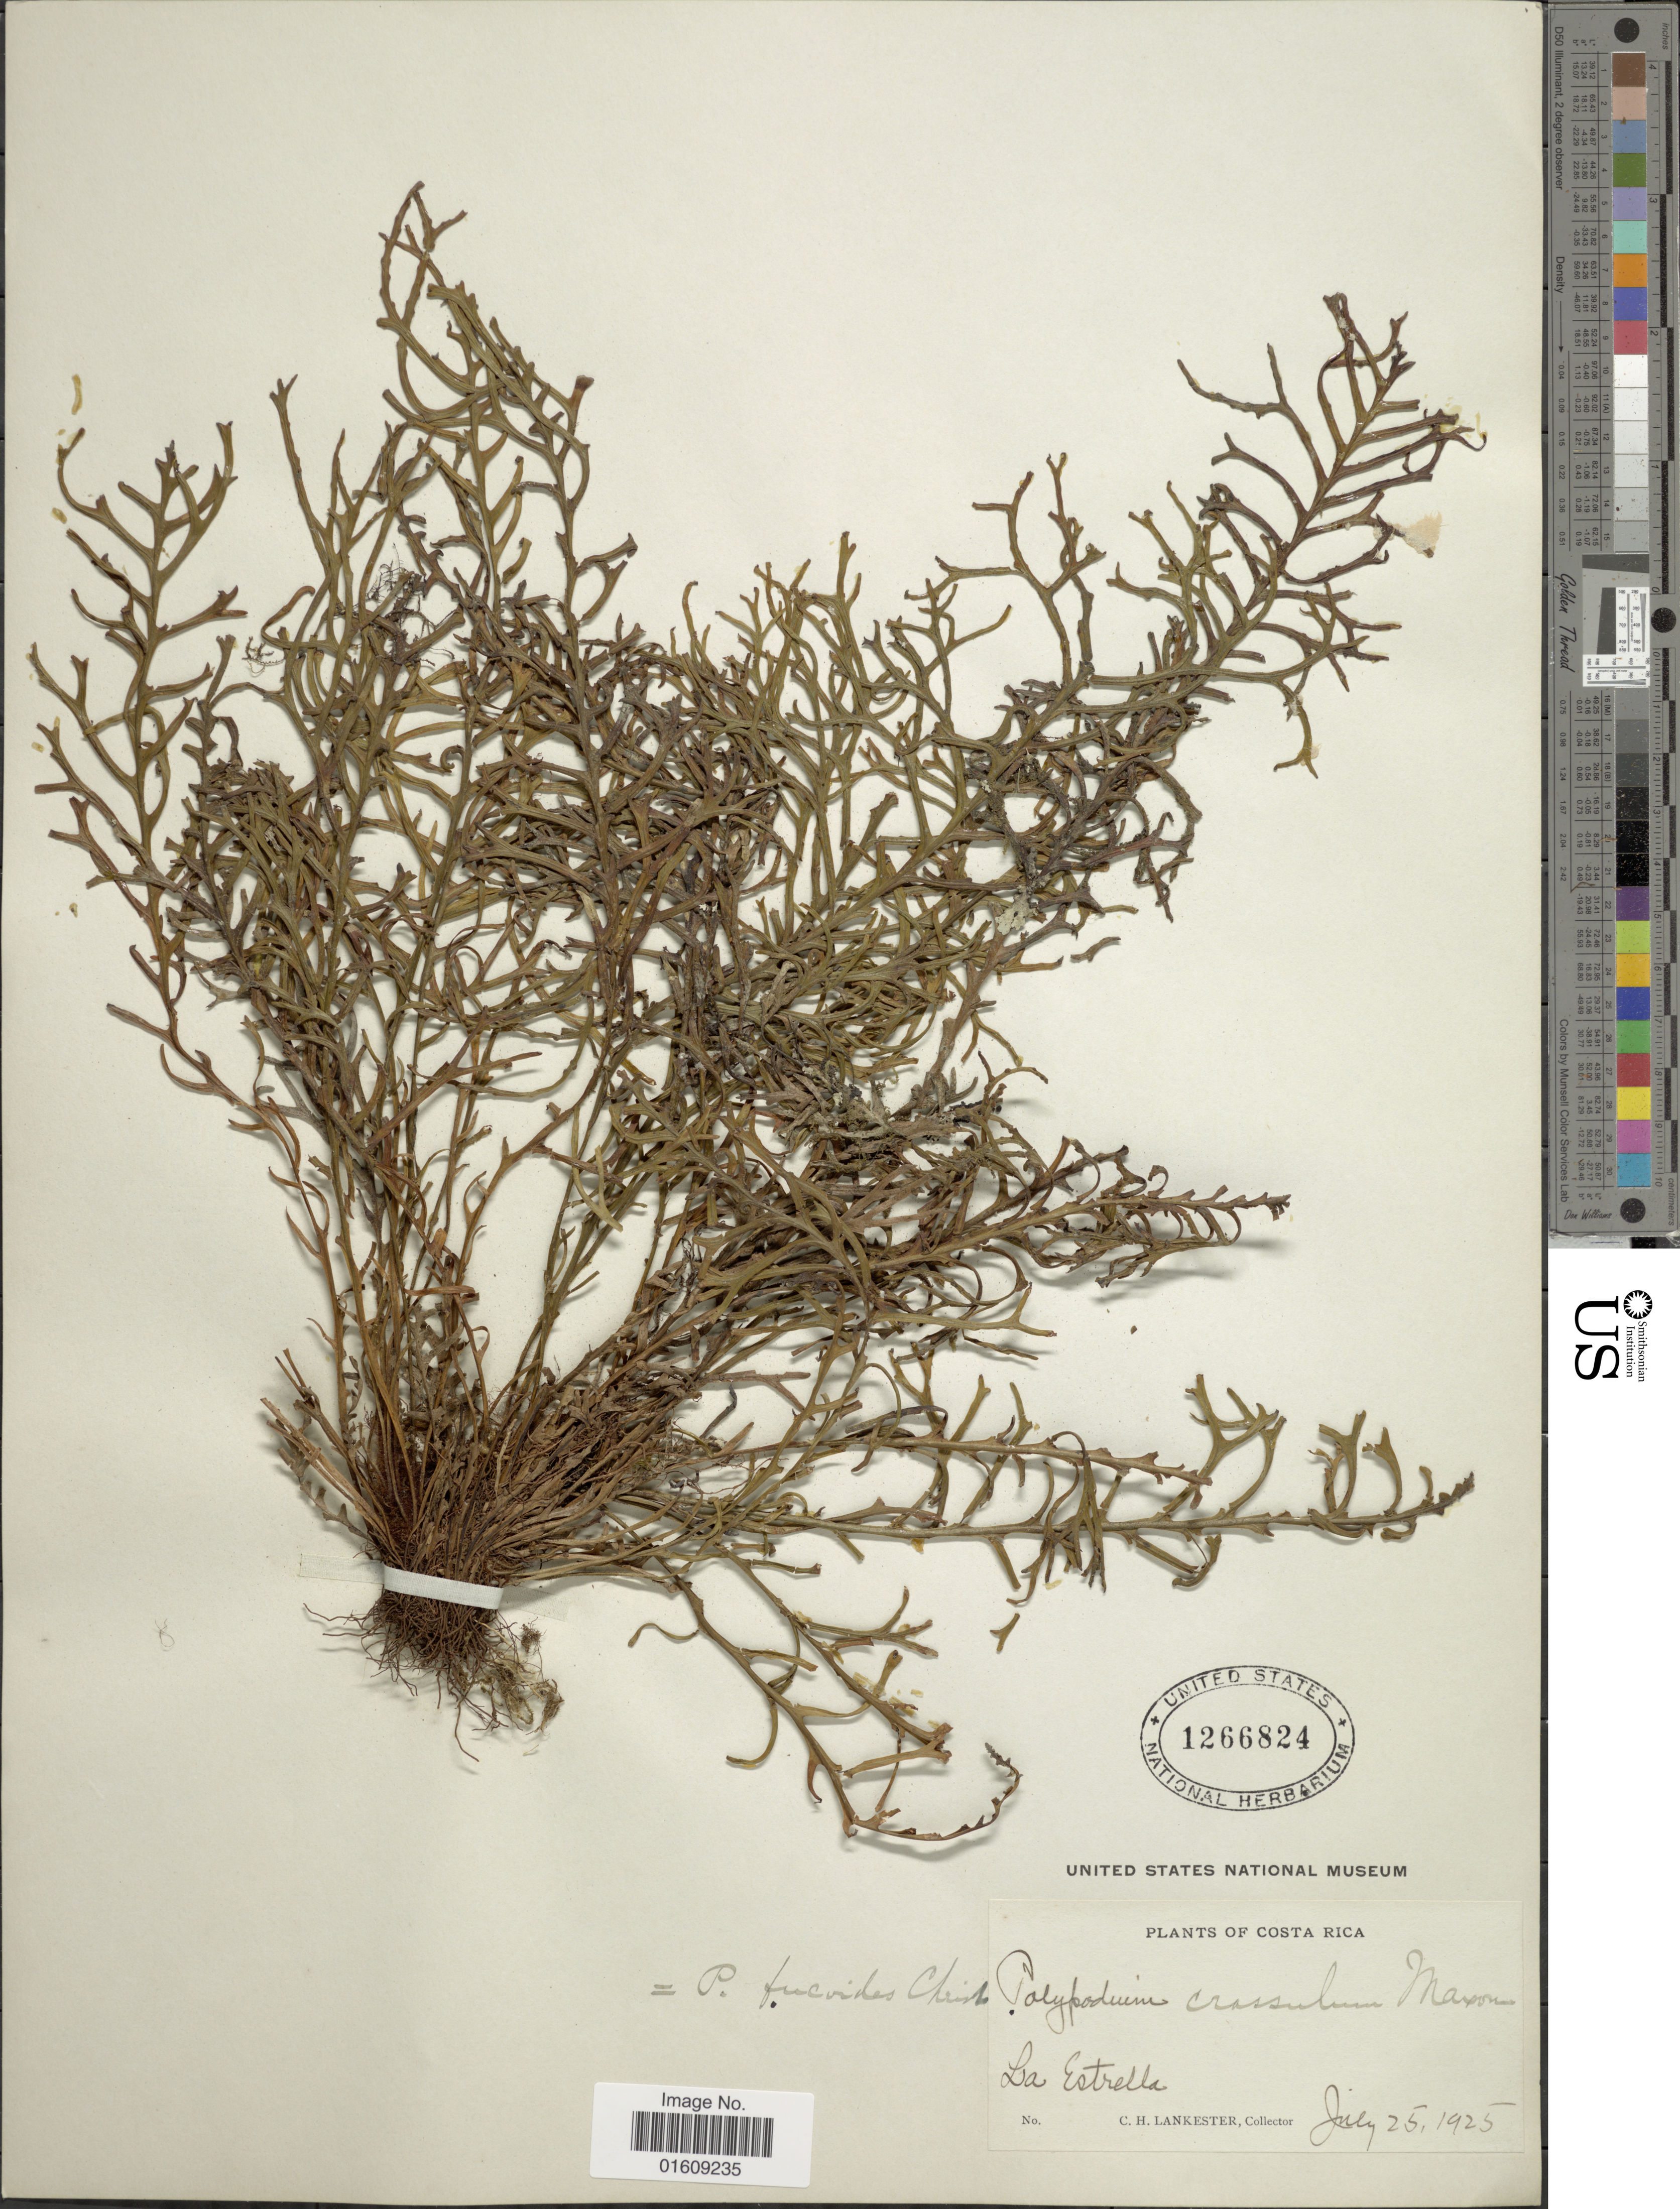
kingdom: Plantae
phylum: Tracheophyta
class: Polypodiopsida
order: Polypodiales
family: Polypodiaceae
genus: Ceradenia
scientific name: Ceradenia fucoides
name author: (Christ) L.E. Bishop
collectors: C. H. Lankester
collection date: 1925-07-25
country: Costa Rica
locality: Costa Rica, La Estrella.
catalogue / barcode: US 1266824